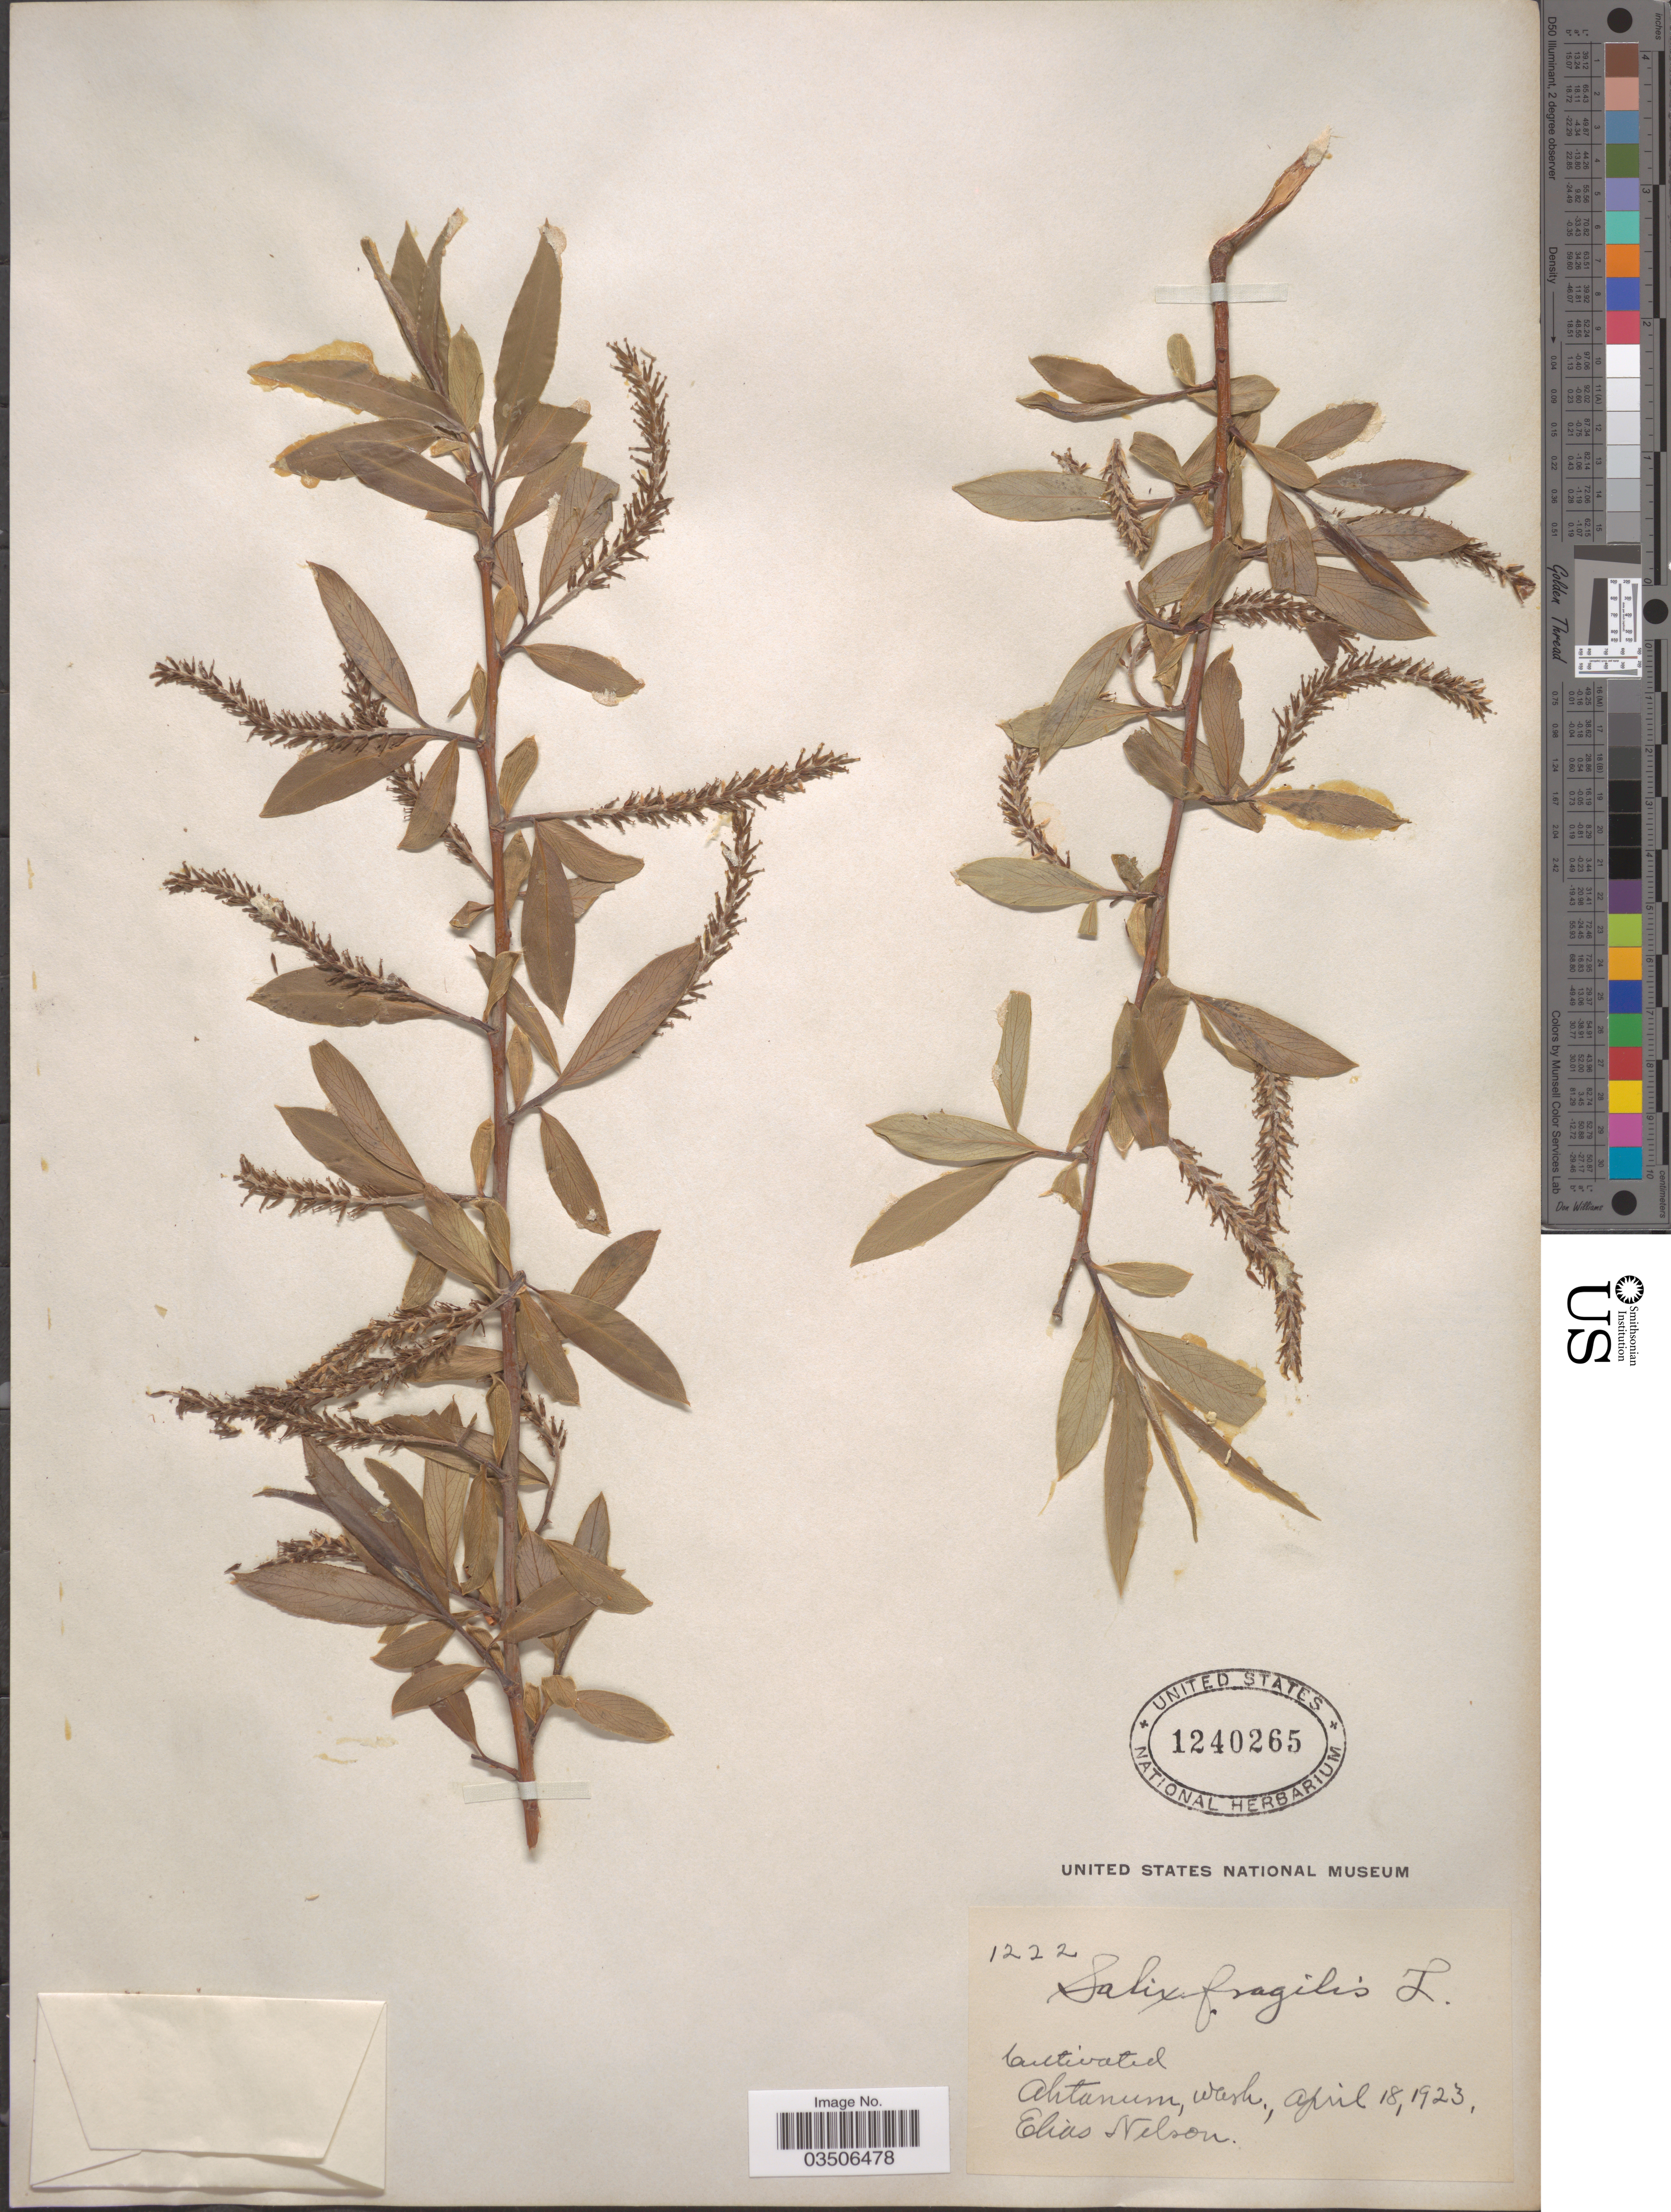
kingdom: Plantae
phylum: Tracheophyta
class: Magnoliopsida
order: Malpighiales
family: Salicaceae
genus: Salix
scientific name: Salix fragilis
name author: L.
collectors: E. Nelson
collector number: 1222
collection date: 1923-04-18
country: United States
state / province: Washington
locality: Ahtanum.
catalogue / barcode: US 1240265